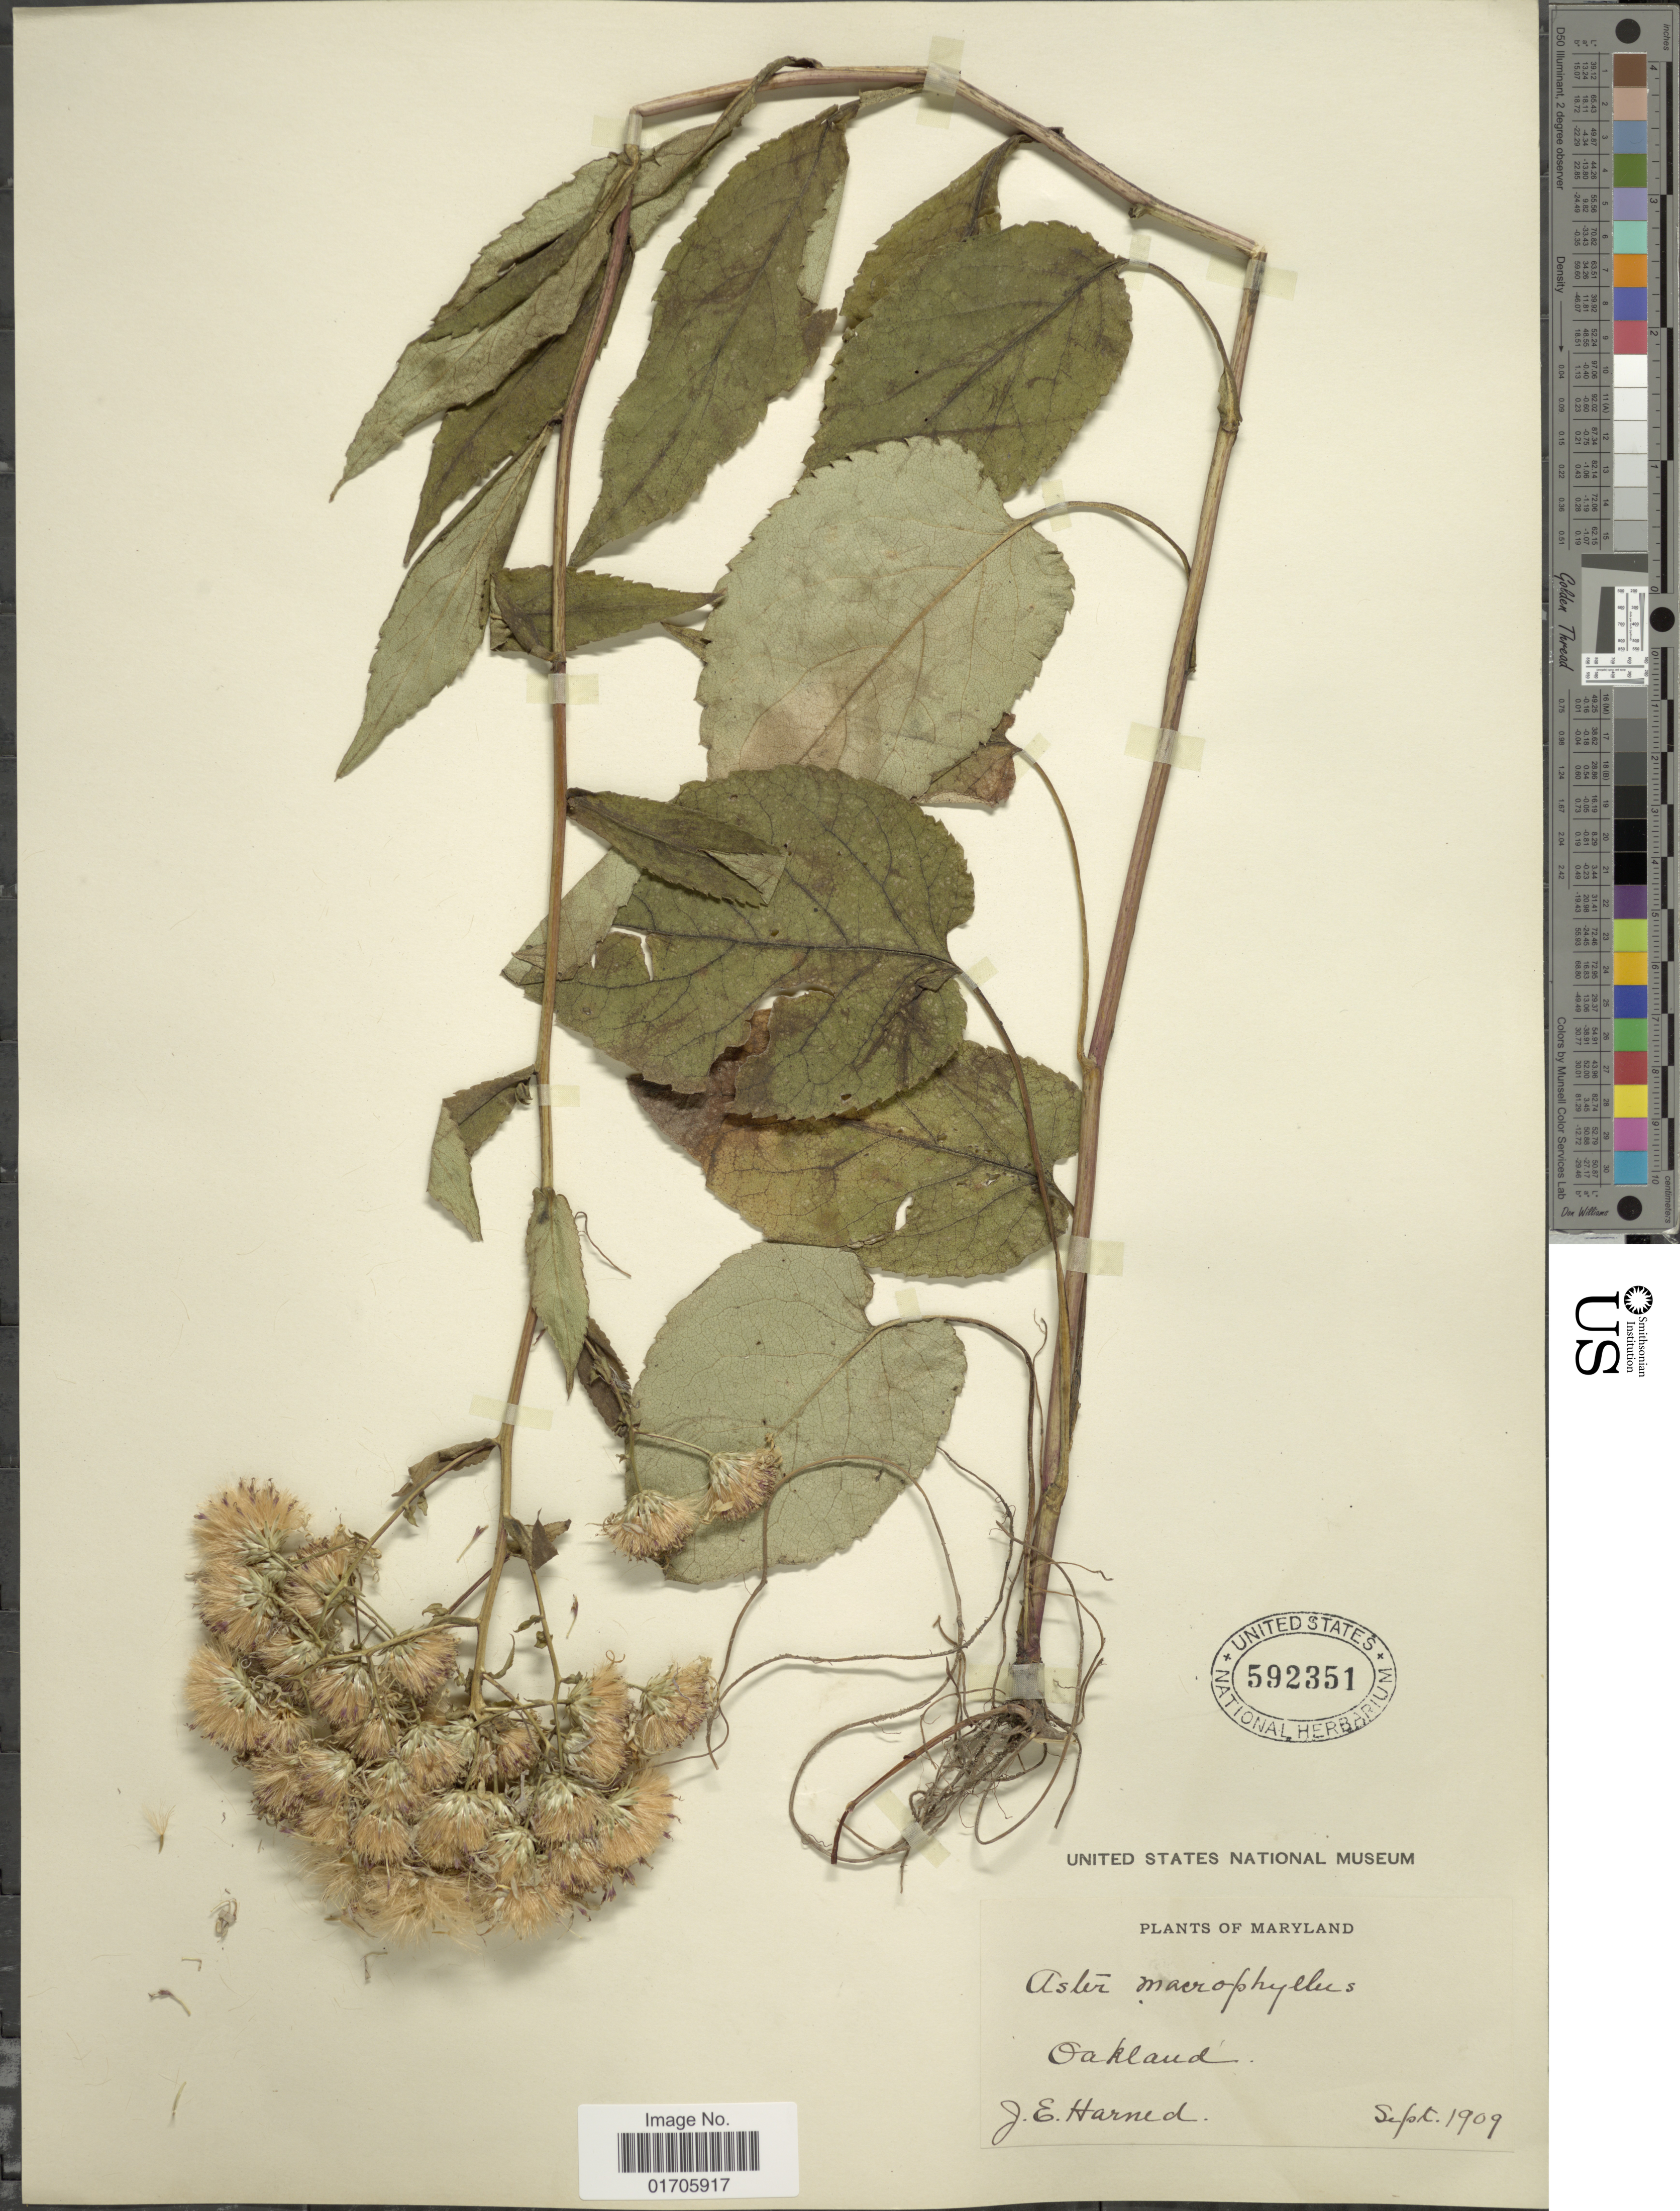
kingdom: Plantae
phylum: Tracheophyta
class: Magnoliopsida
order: Asterales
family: Asteraceae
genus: Eurybia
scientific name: Eurybia macrophylla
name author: (L.) Cass.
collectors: J. Harned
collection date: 1909-09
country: United States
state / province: Maryland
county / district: Garrett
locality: Oakland.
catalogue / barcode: US 592351